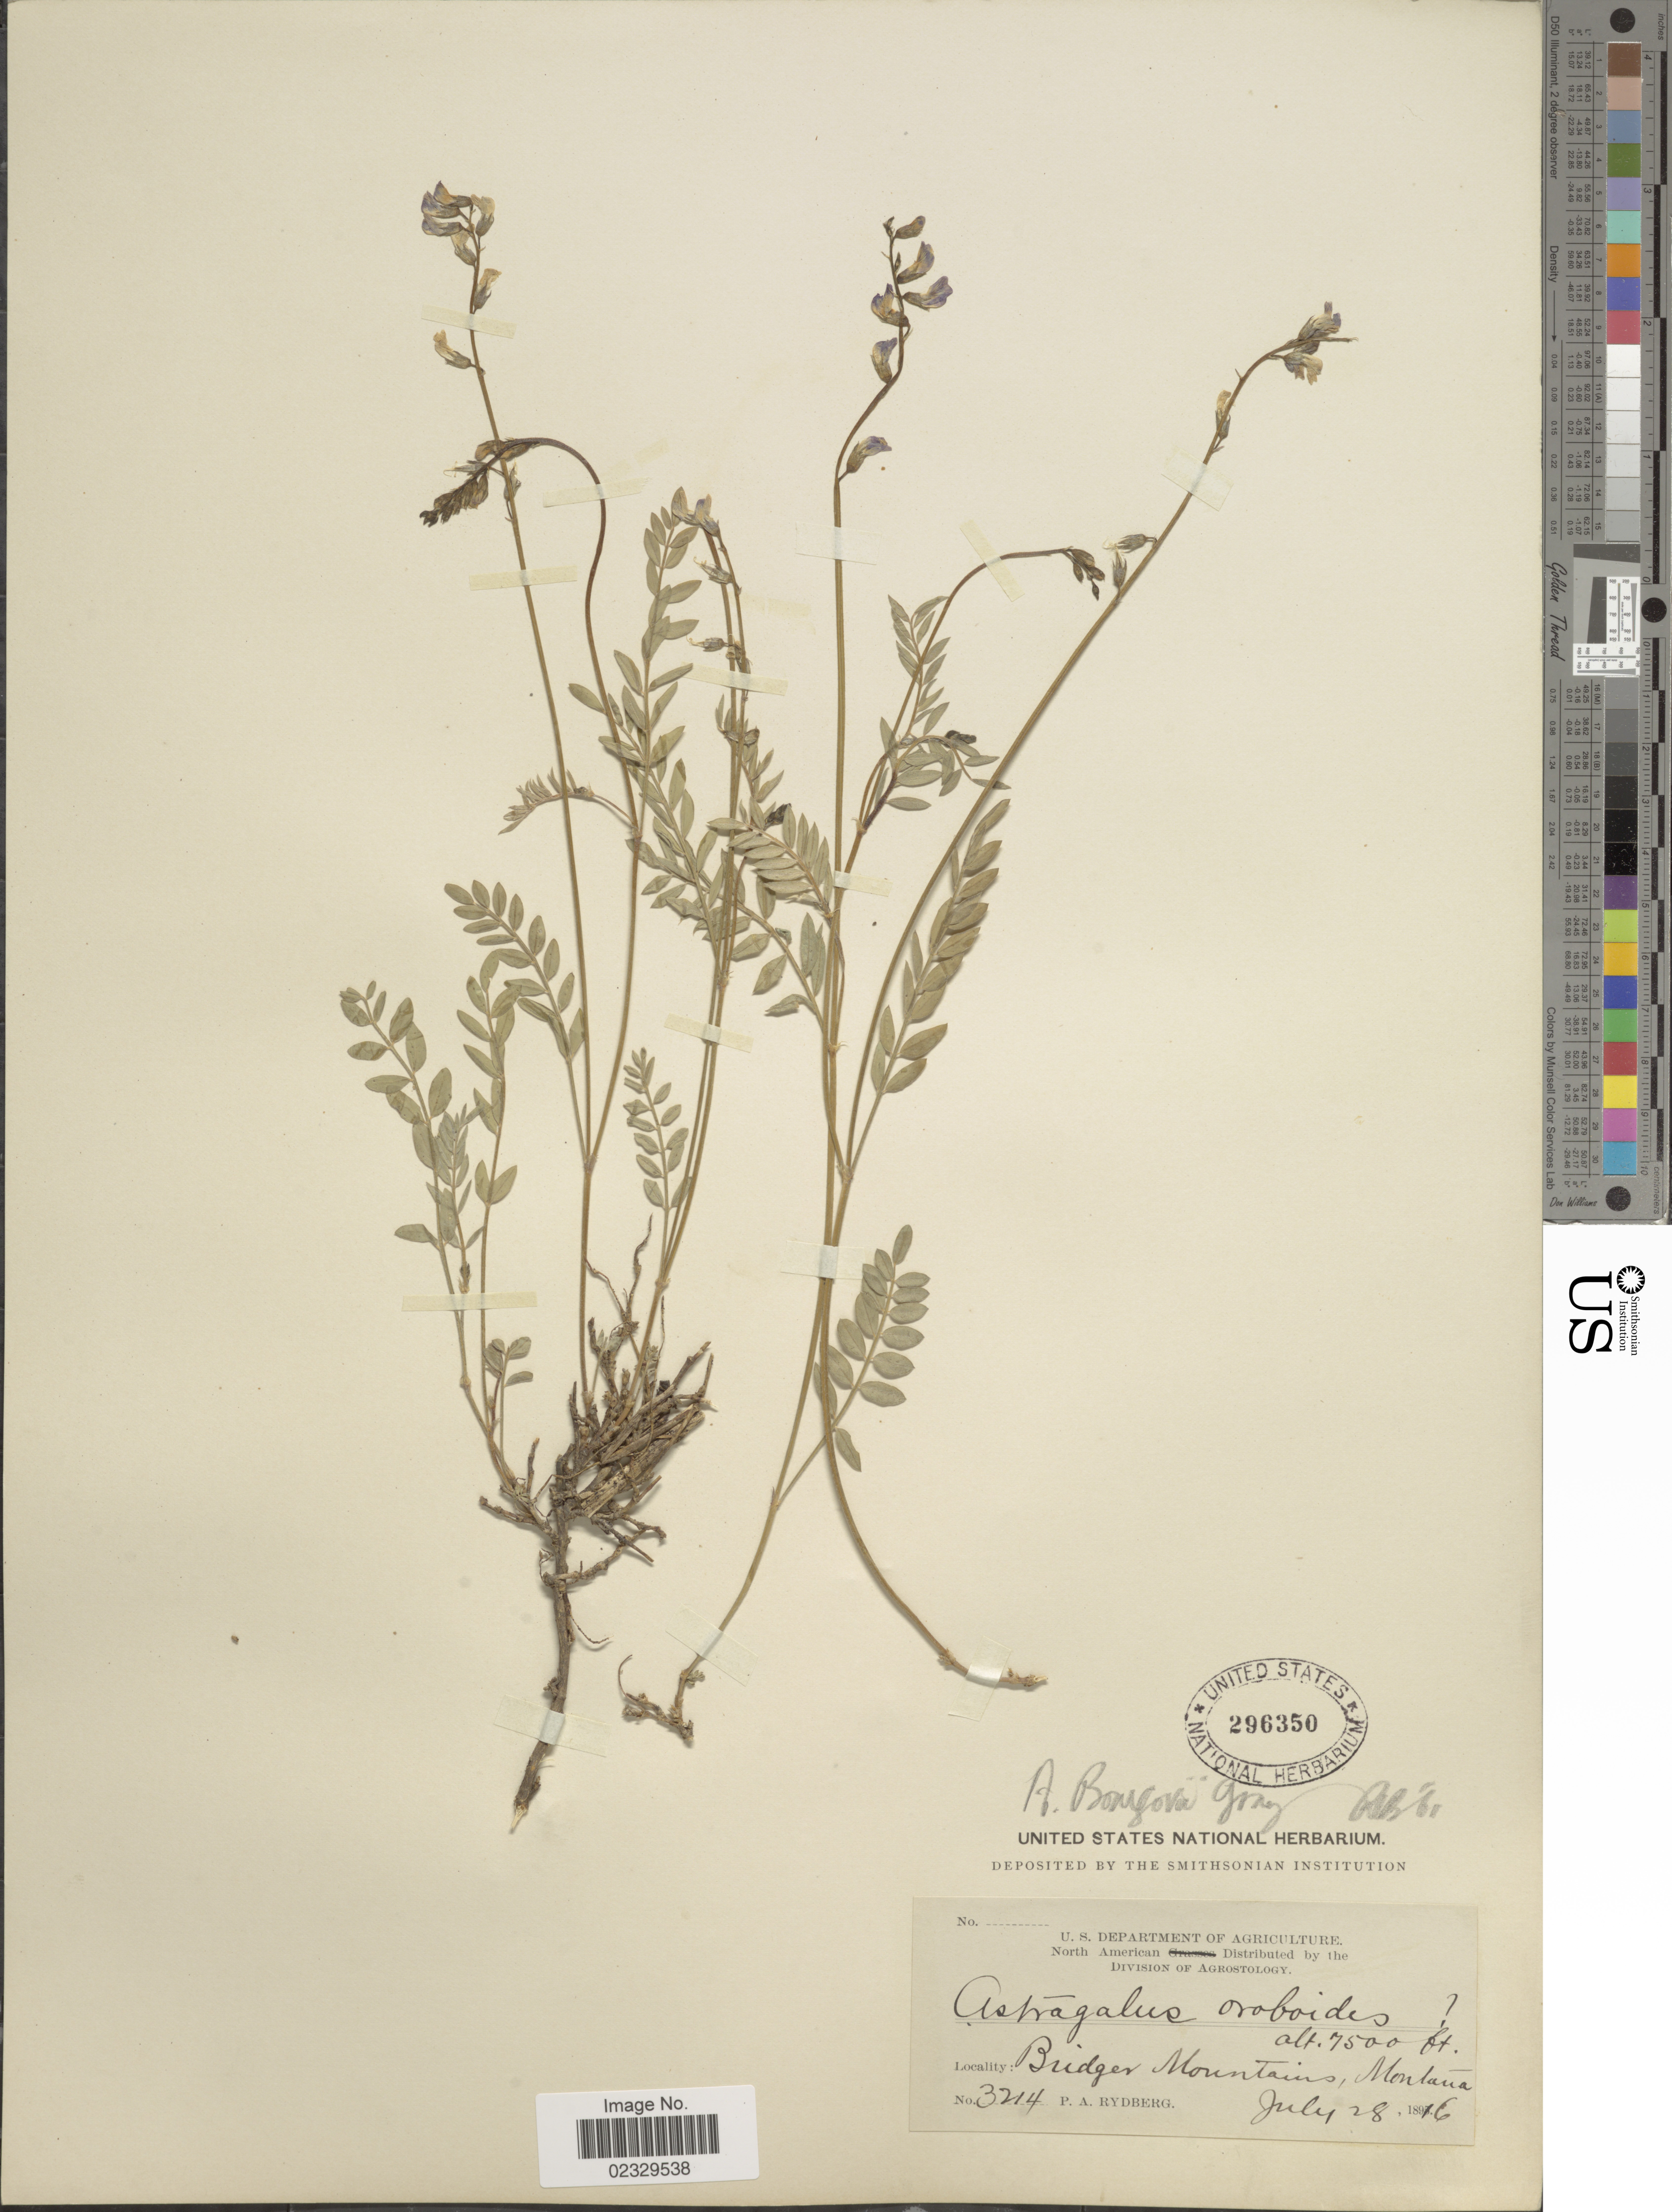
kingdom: Plantae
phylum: Tracheophyta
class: Magnoliopsida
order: Fabales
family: Fabaceae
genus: Astragalus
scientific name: Astragalus bourgovii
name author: A. Gray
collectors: P. A. Rydberg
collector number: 3214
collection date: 1816-07-28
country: United States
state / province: Montana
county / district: Gallatin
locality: Bridger Mountains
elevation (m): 2286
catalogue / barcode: US 296350